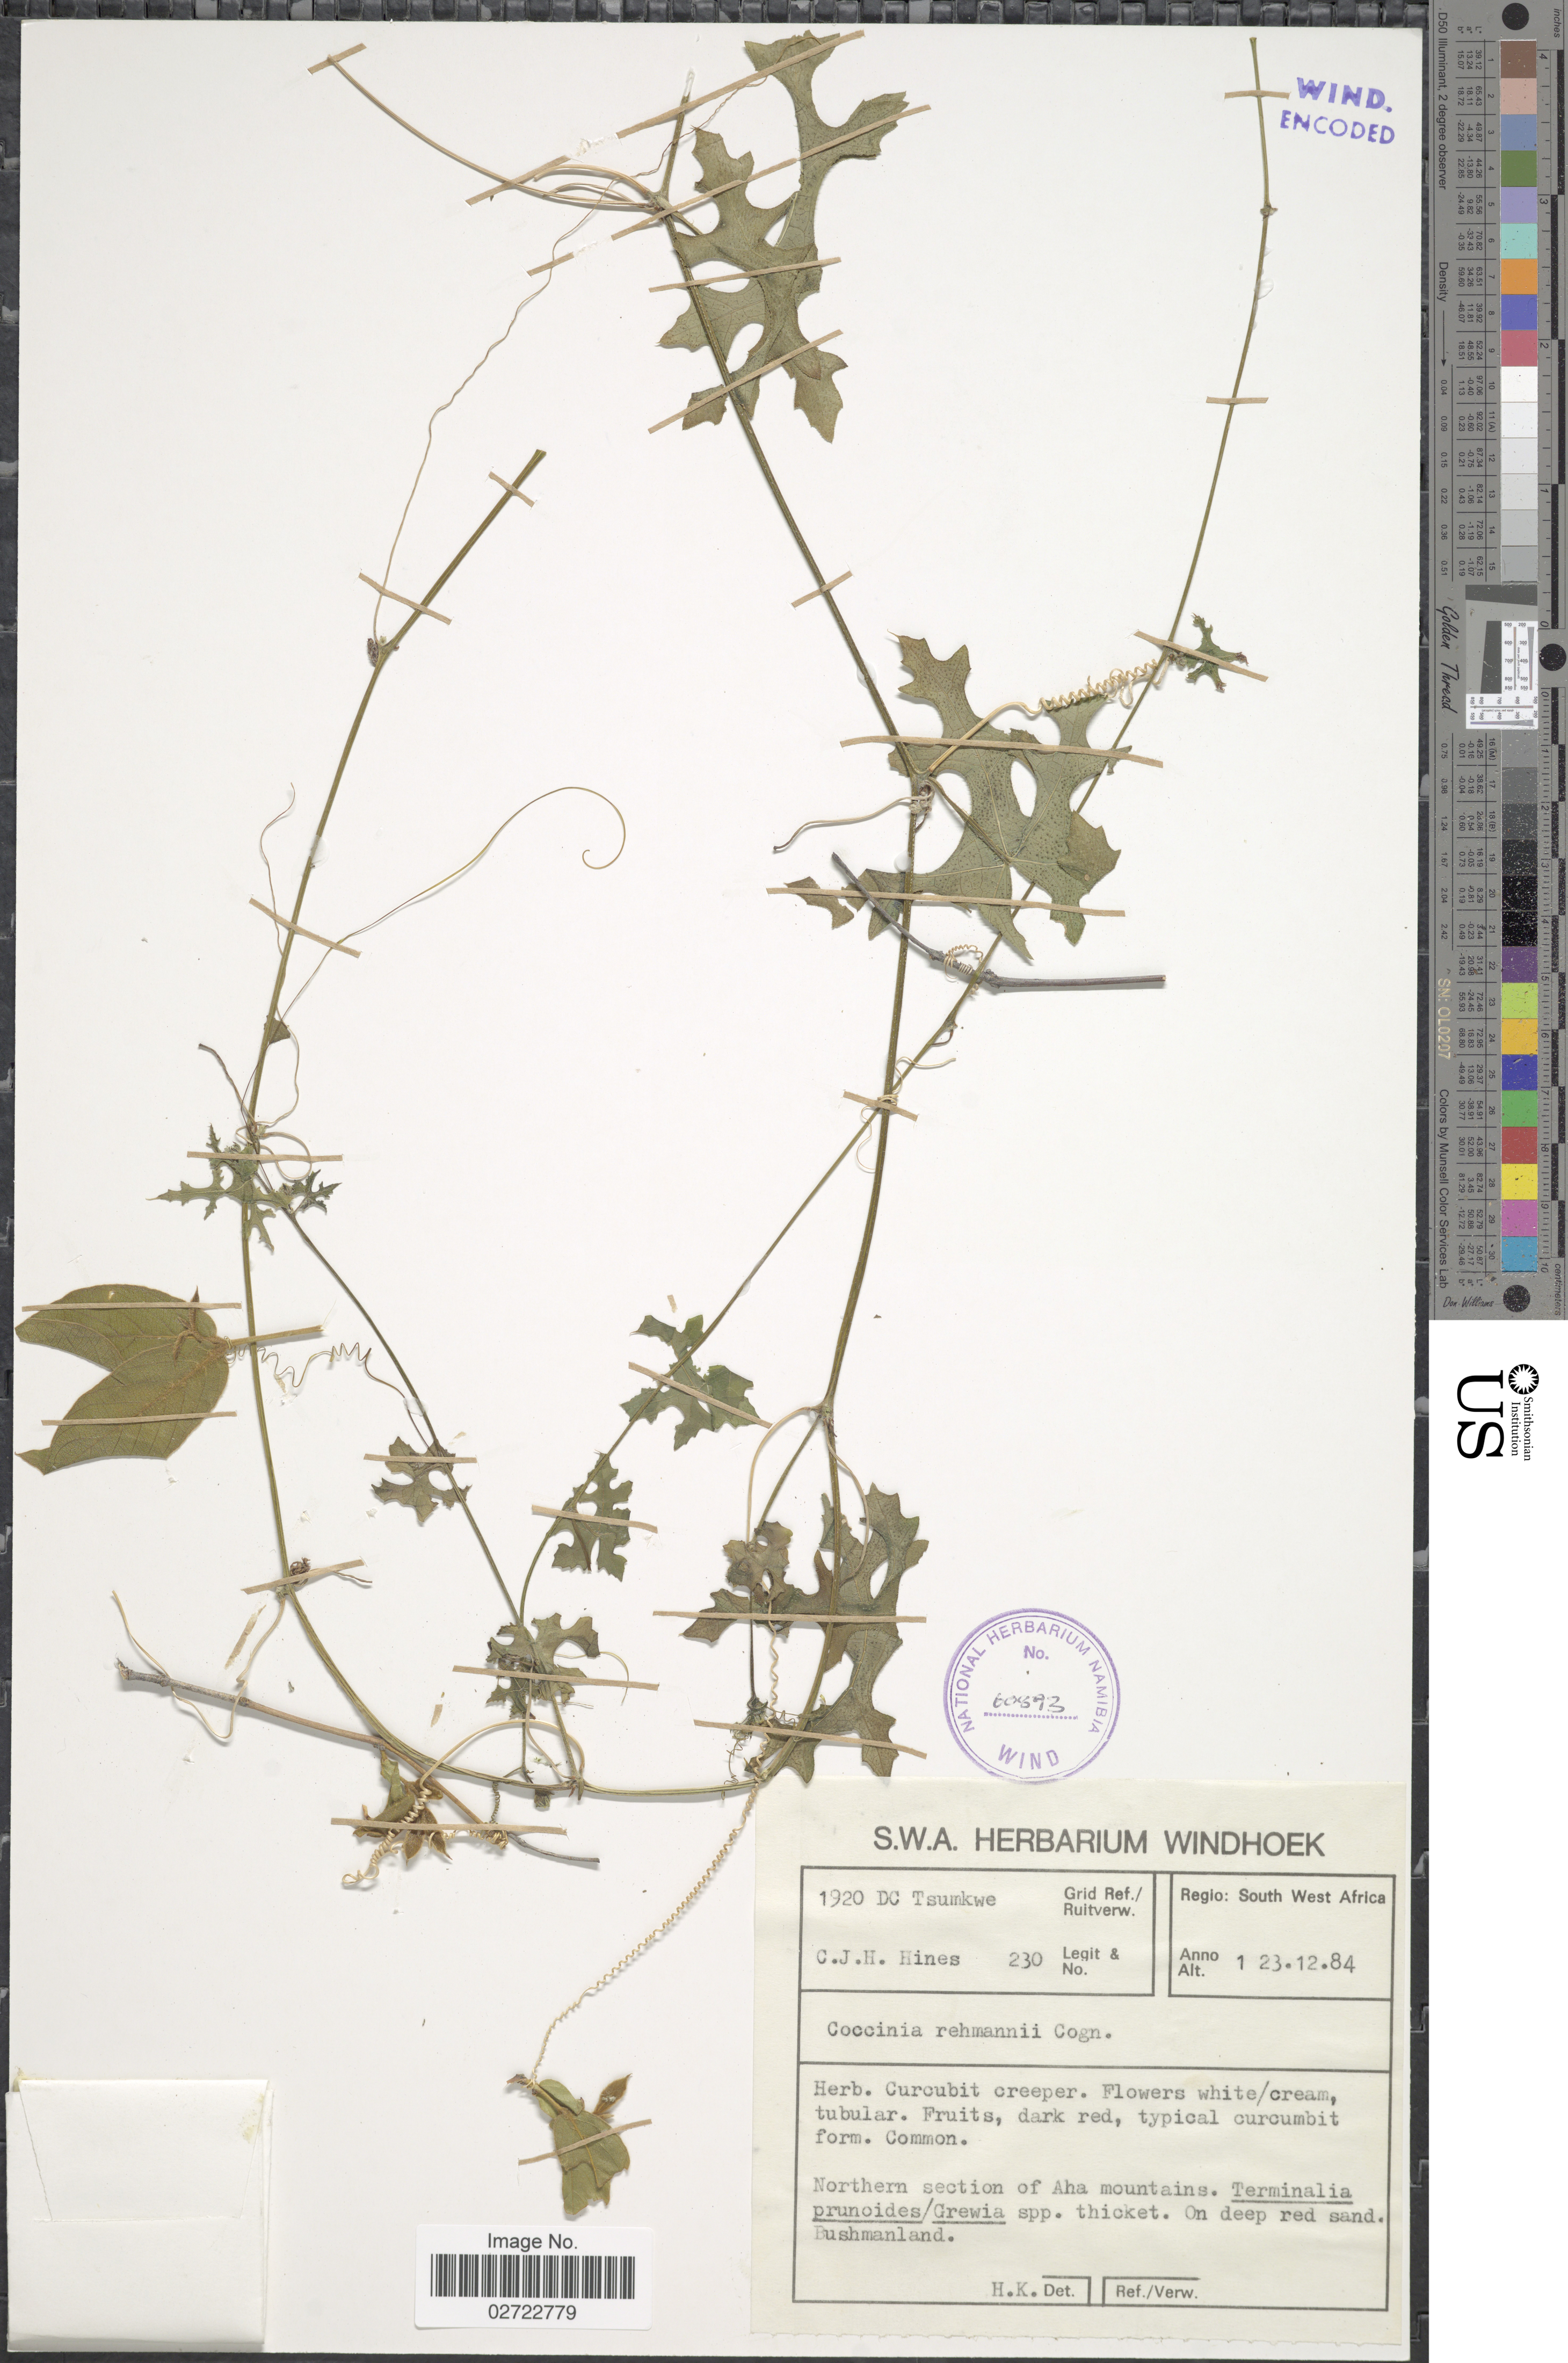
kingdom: Plantae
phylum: Tracheophyta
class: Magnoliopsida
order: Cucurbitales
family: Cucurbitaceae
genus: Coccinia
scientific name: Coccinia rehmannii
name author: Cogn.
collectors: C. Hines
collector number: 230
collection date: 1984-12-23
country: Namibia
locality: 1920 DC Tsumkwe. Regio South West Africa. Northern section of Aha mountains